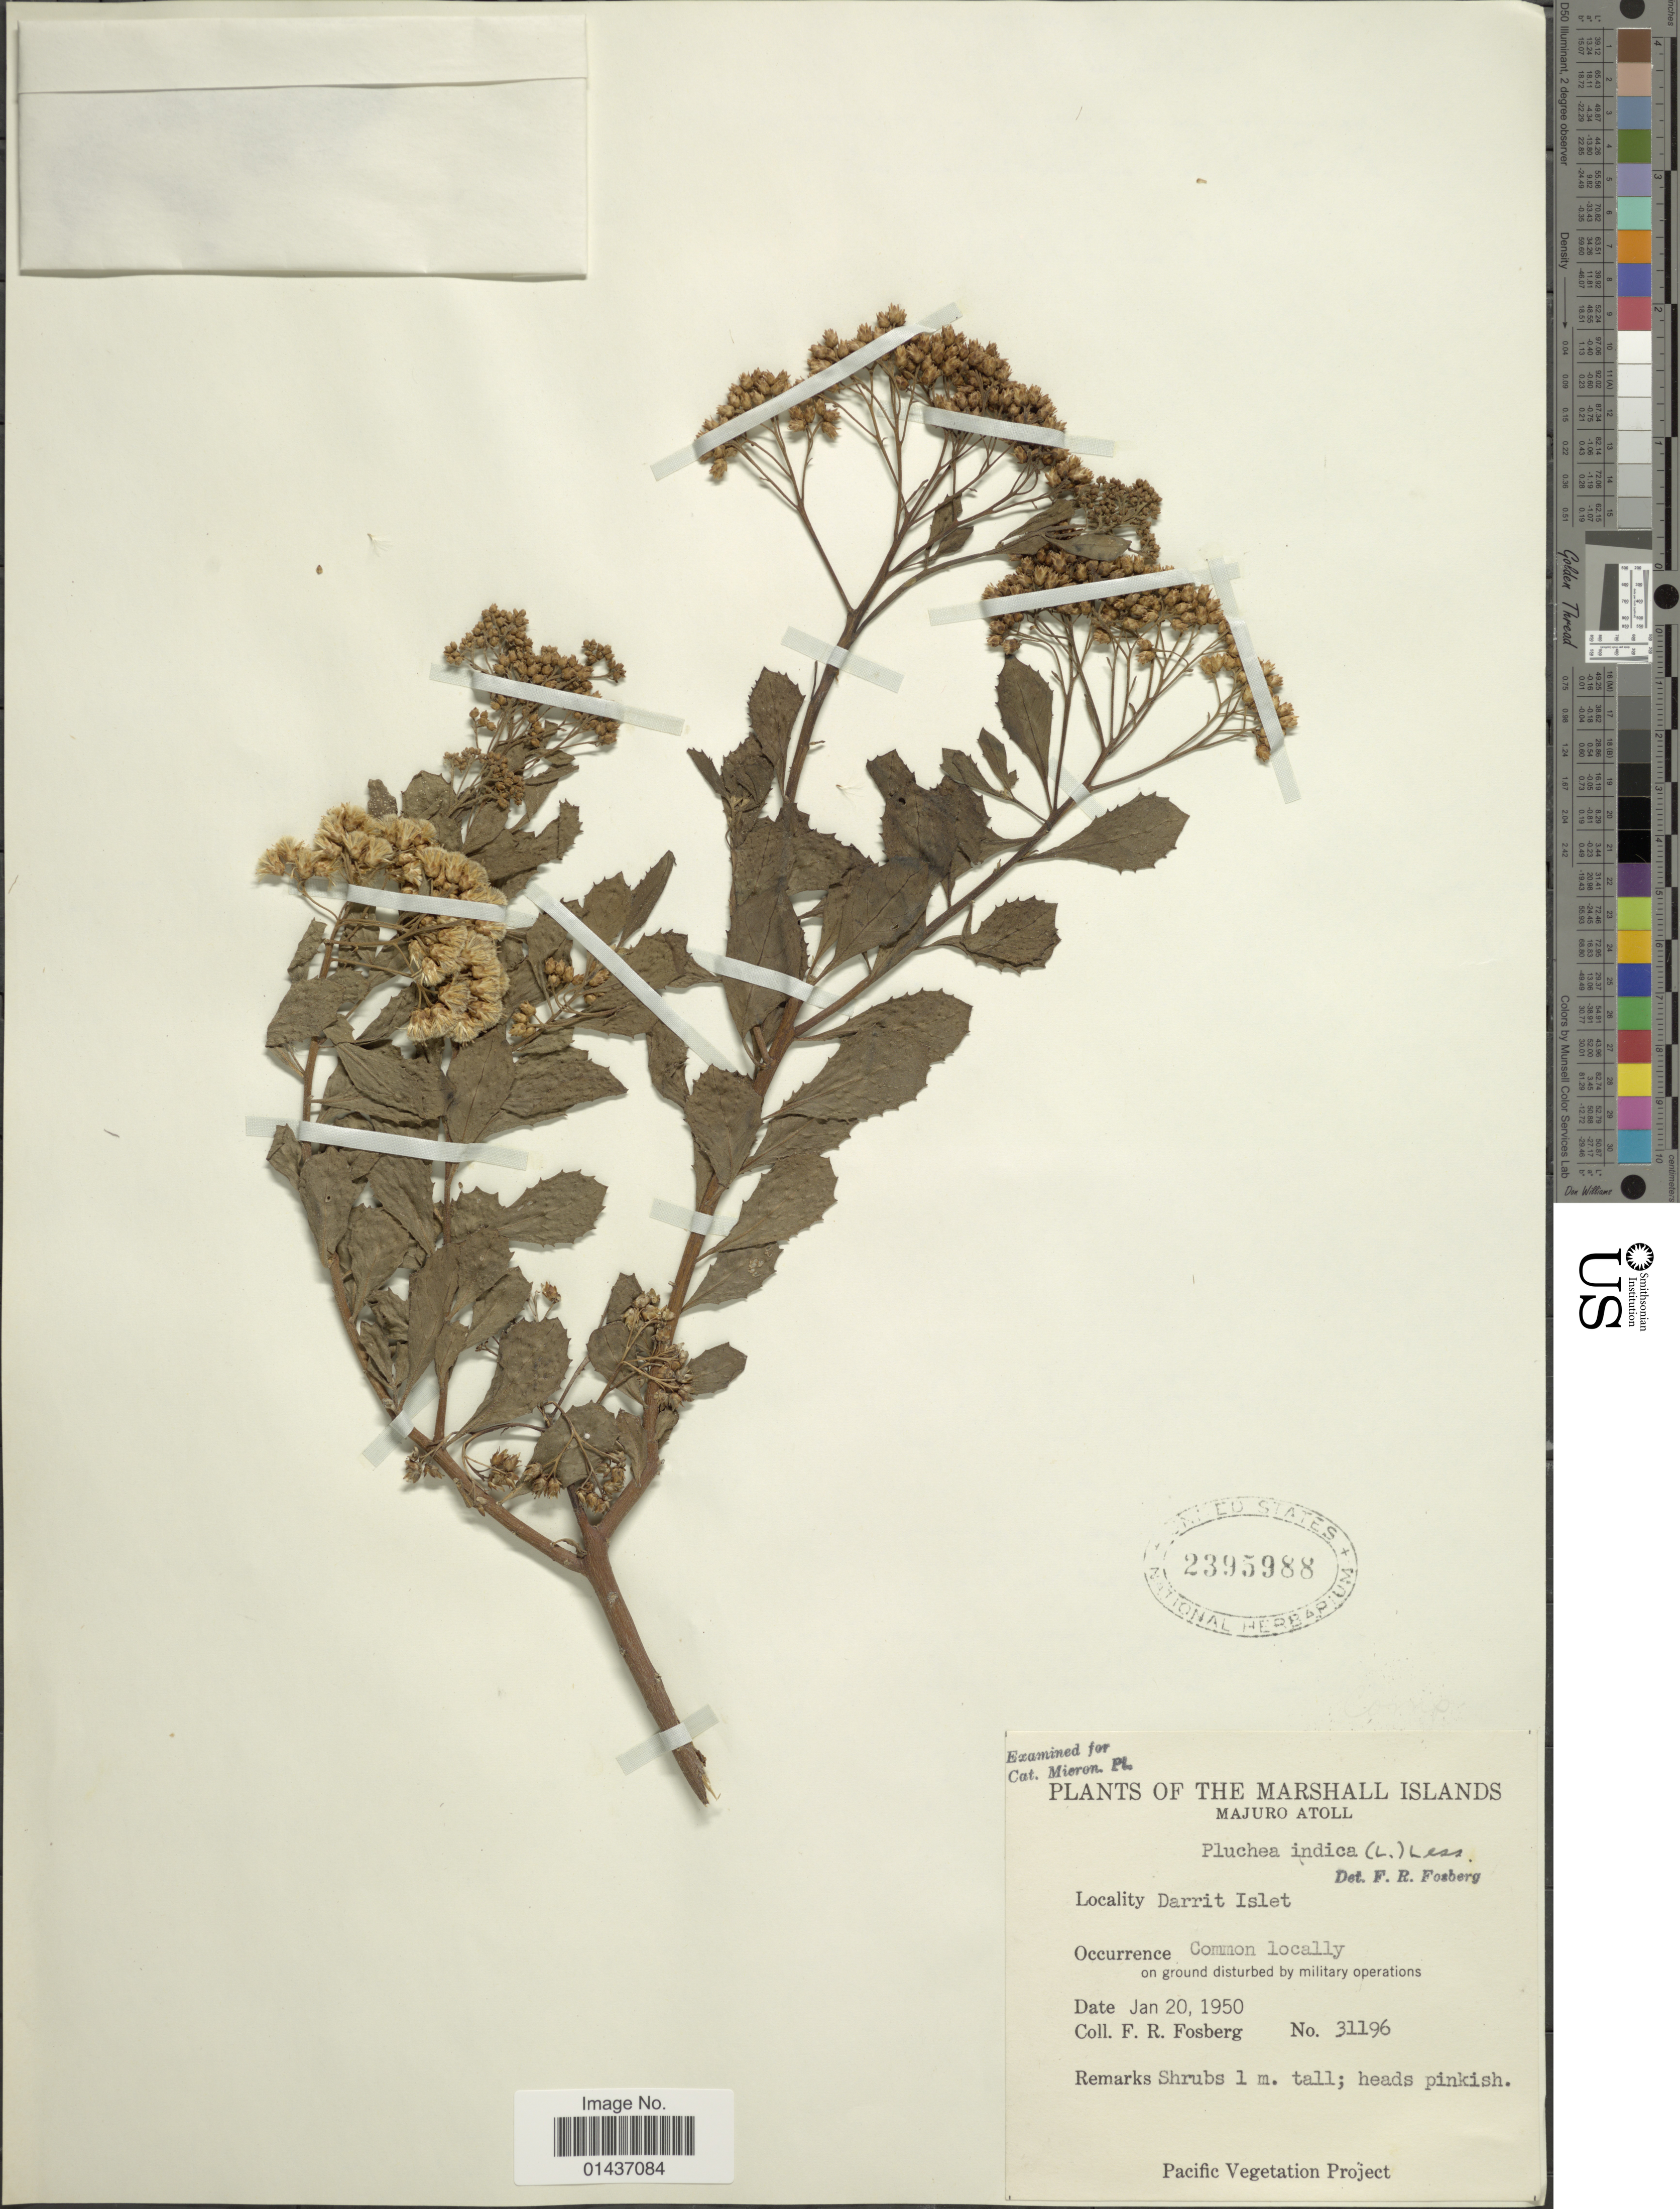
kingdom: Plantae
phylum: Tracheophyta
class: Magnoliopsida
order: Asterales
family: Asteraceae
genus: Pluchea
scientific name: Pluchea indica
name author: (L.) Less.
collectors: F. R. Fosberg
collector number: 31196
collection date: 1950-01-20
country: Marshall Islands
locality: The Marshall Islands, Majuro Atoll, Darrit Islet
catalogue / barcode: US 2395988